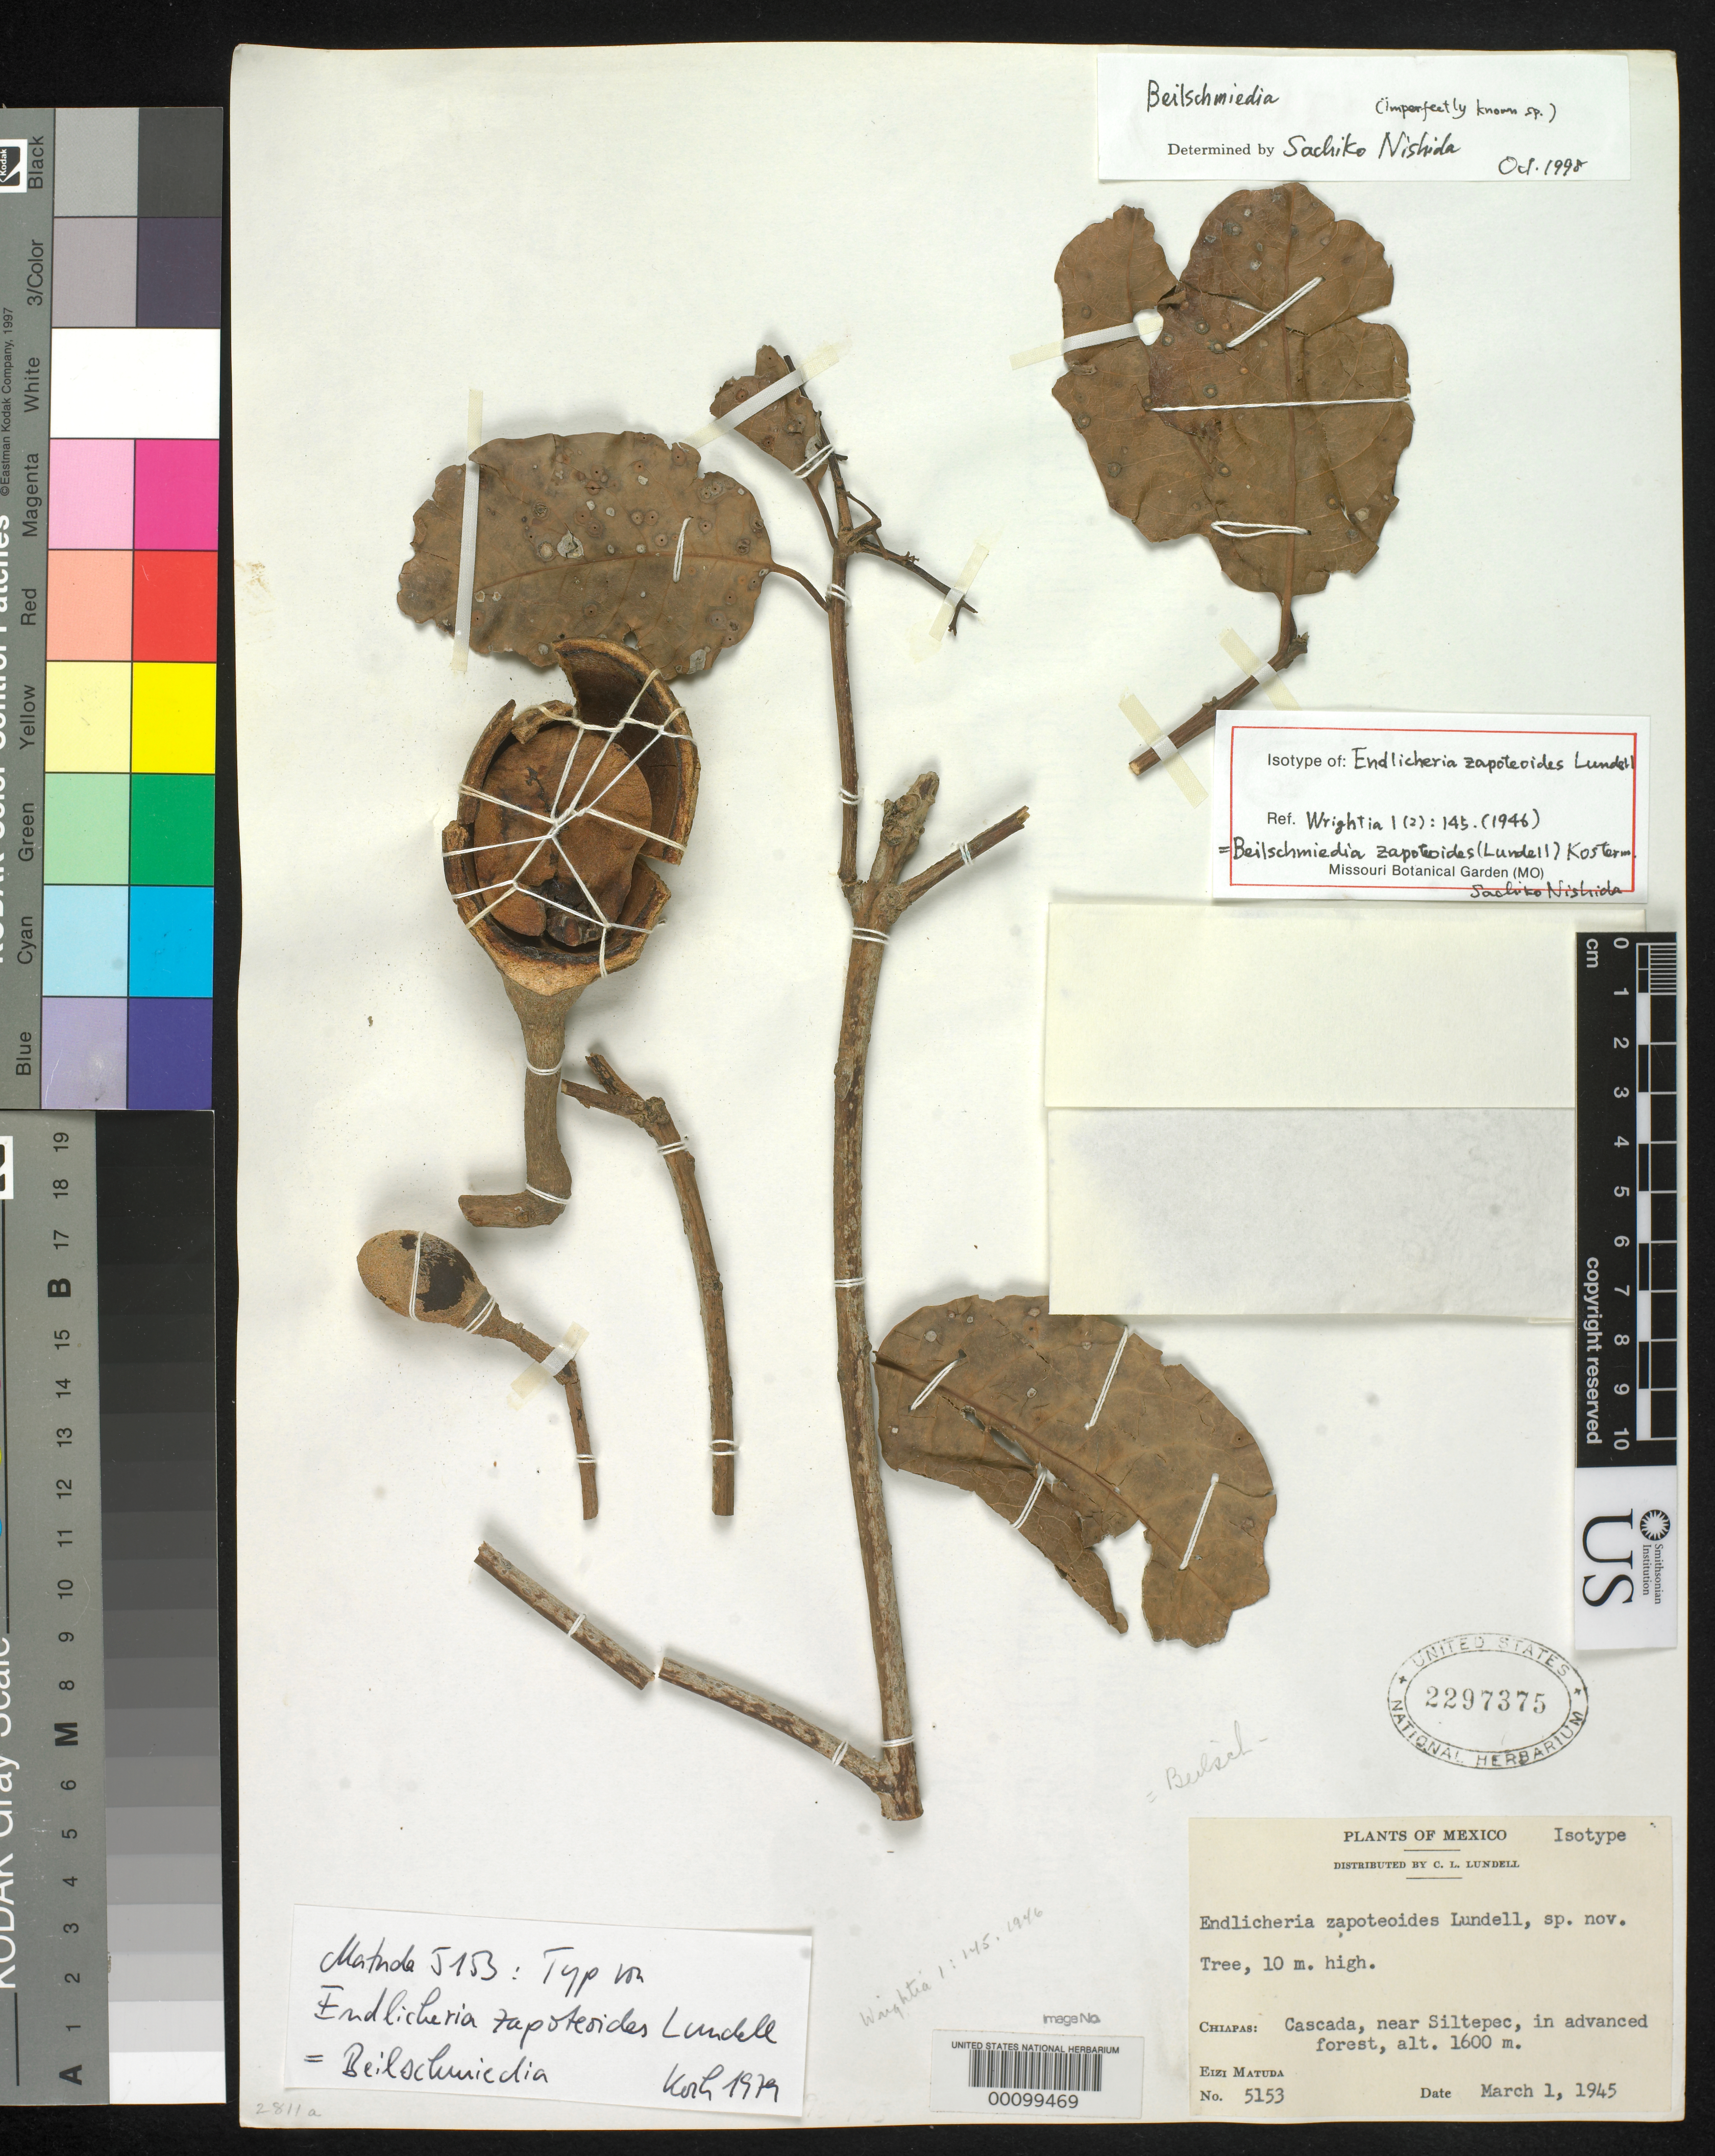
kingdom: Plantae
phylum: Tracheophyta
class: Magnoliopsida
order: Laurales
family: Lauraceae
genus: Endlicheria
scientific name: Endlicheria zapoteoides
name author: Lundell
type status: Isotype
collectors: E. Matuda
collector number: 5153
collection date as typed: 01 Mar 1945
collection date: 1945-03-01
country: Mexico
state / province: Chiapas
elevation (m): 1600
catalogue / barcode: US 2297375